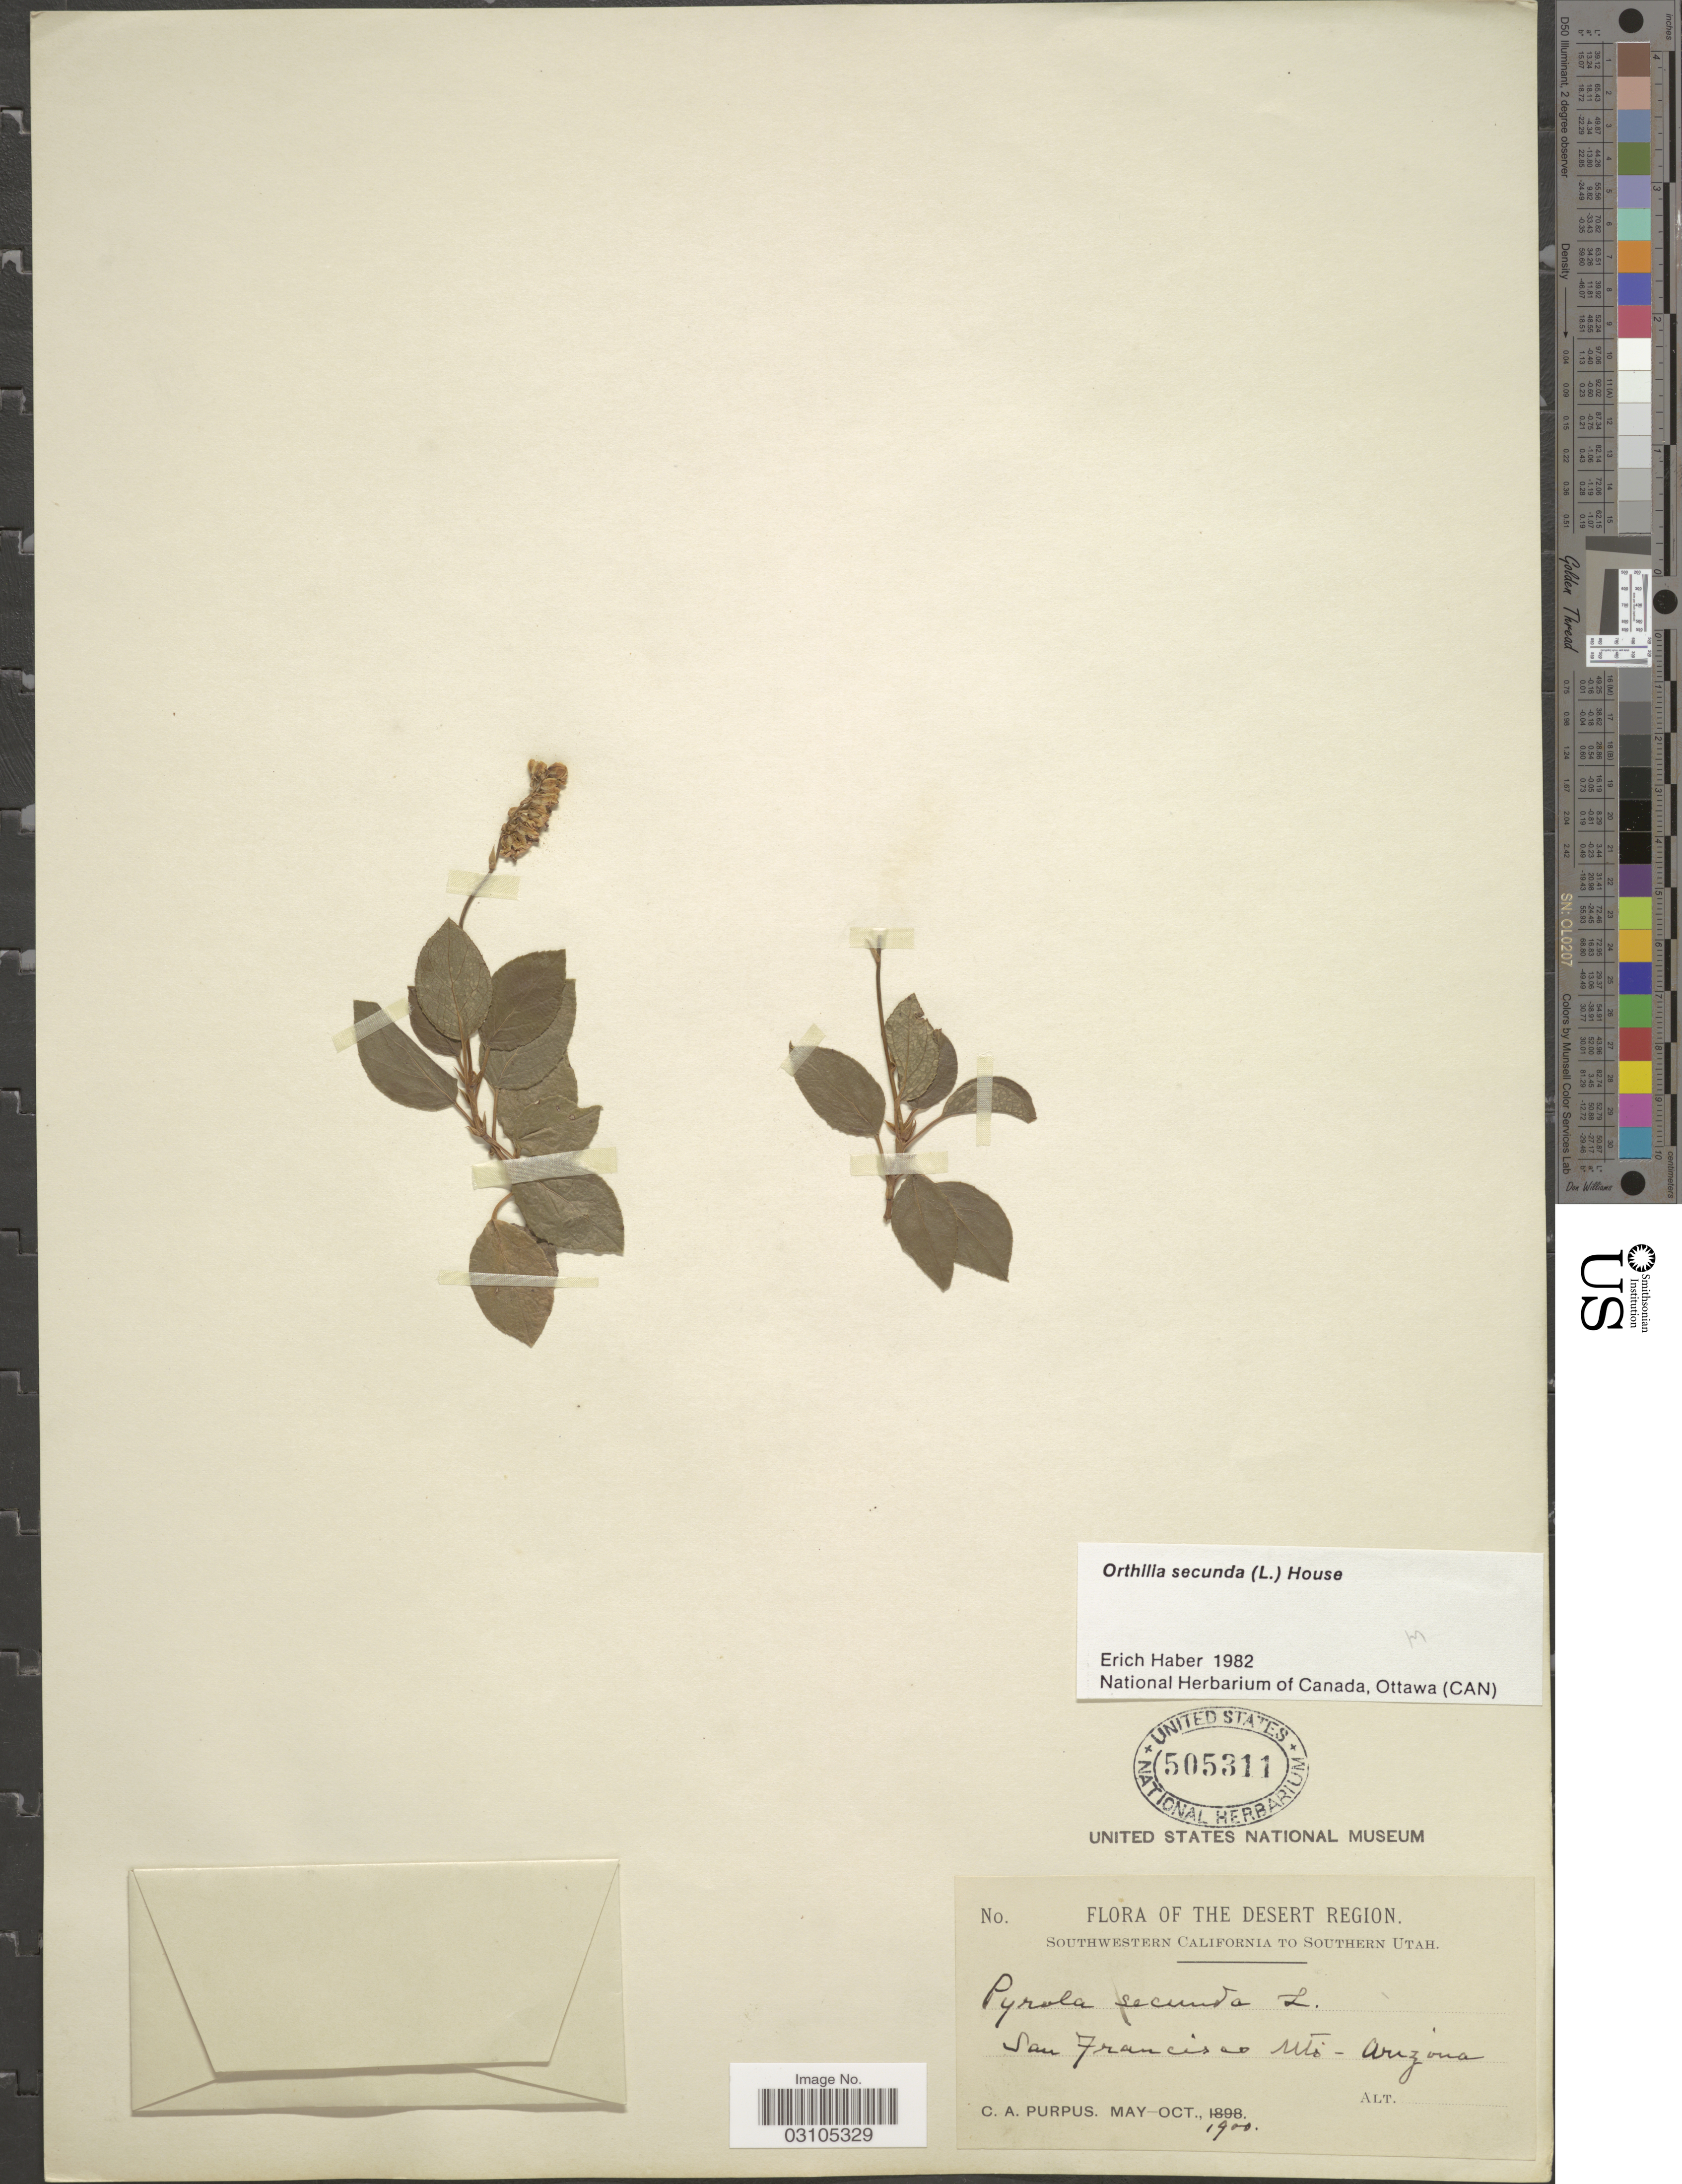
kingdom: Plantae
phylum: Tracheophyta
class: Magnoliopsida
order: Ericales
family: Ericaceae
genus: Orthilia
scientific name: Orthilia secunda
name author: (L.) House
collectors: C. A. Purpus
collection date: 1900-05/1900-10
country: United States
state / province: Arizona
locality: Desert Region. Southern Utah. San Francisco Mts.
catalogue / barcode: US 505311